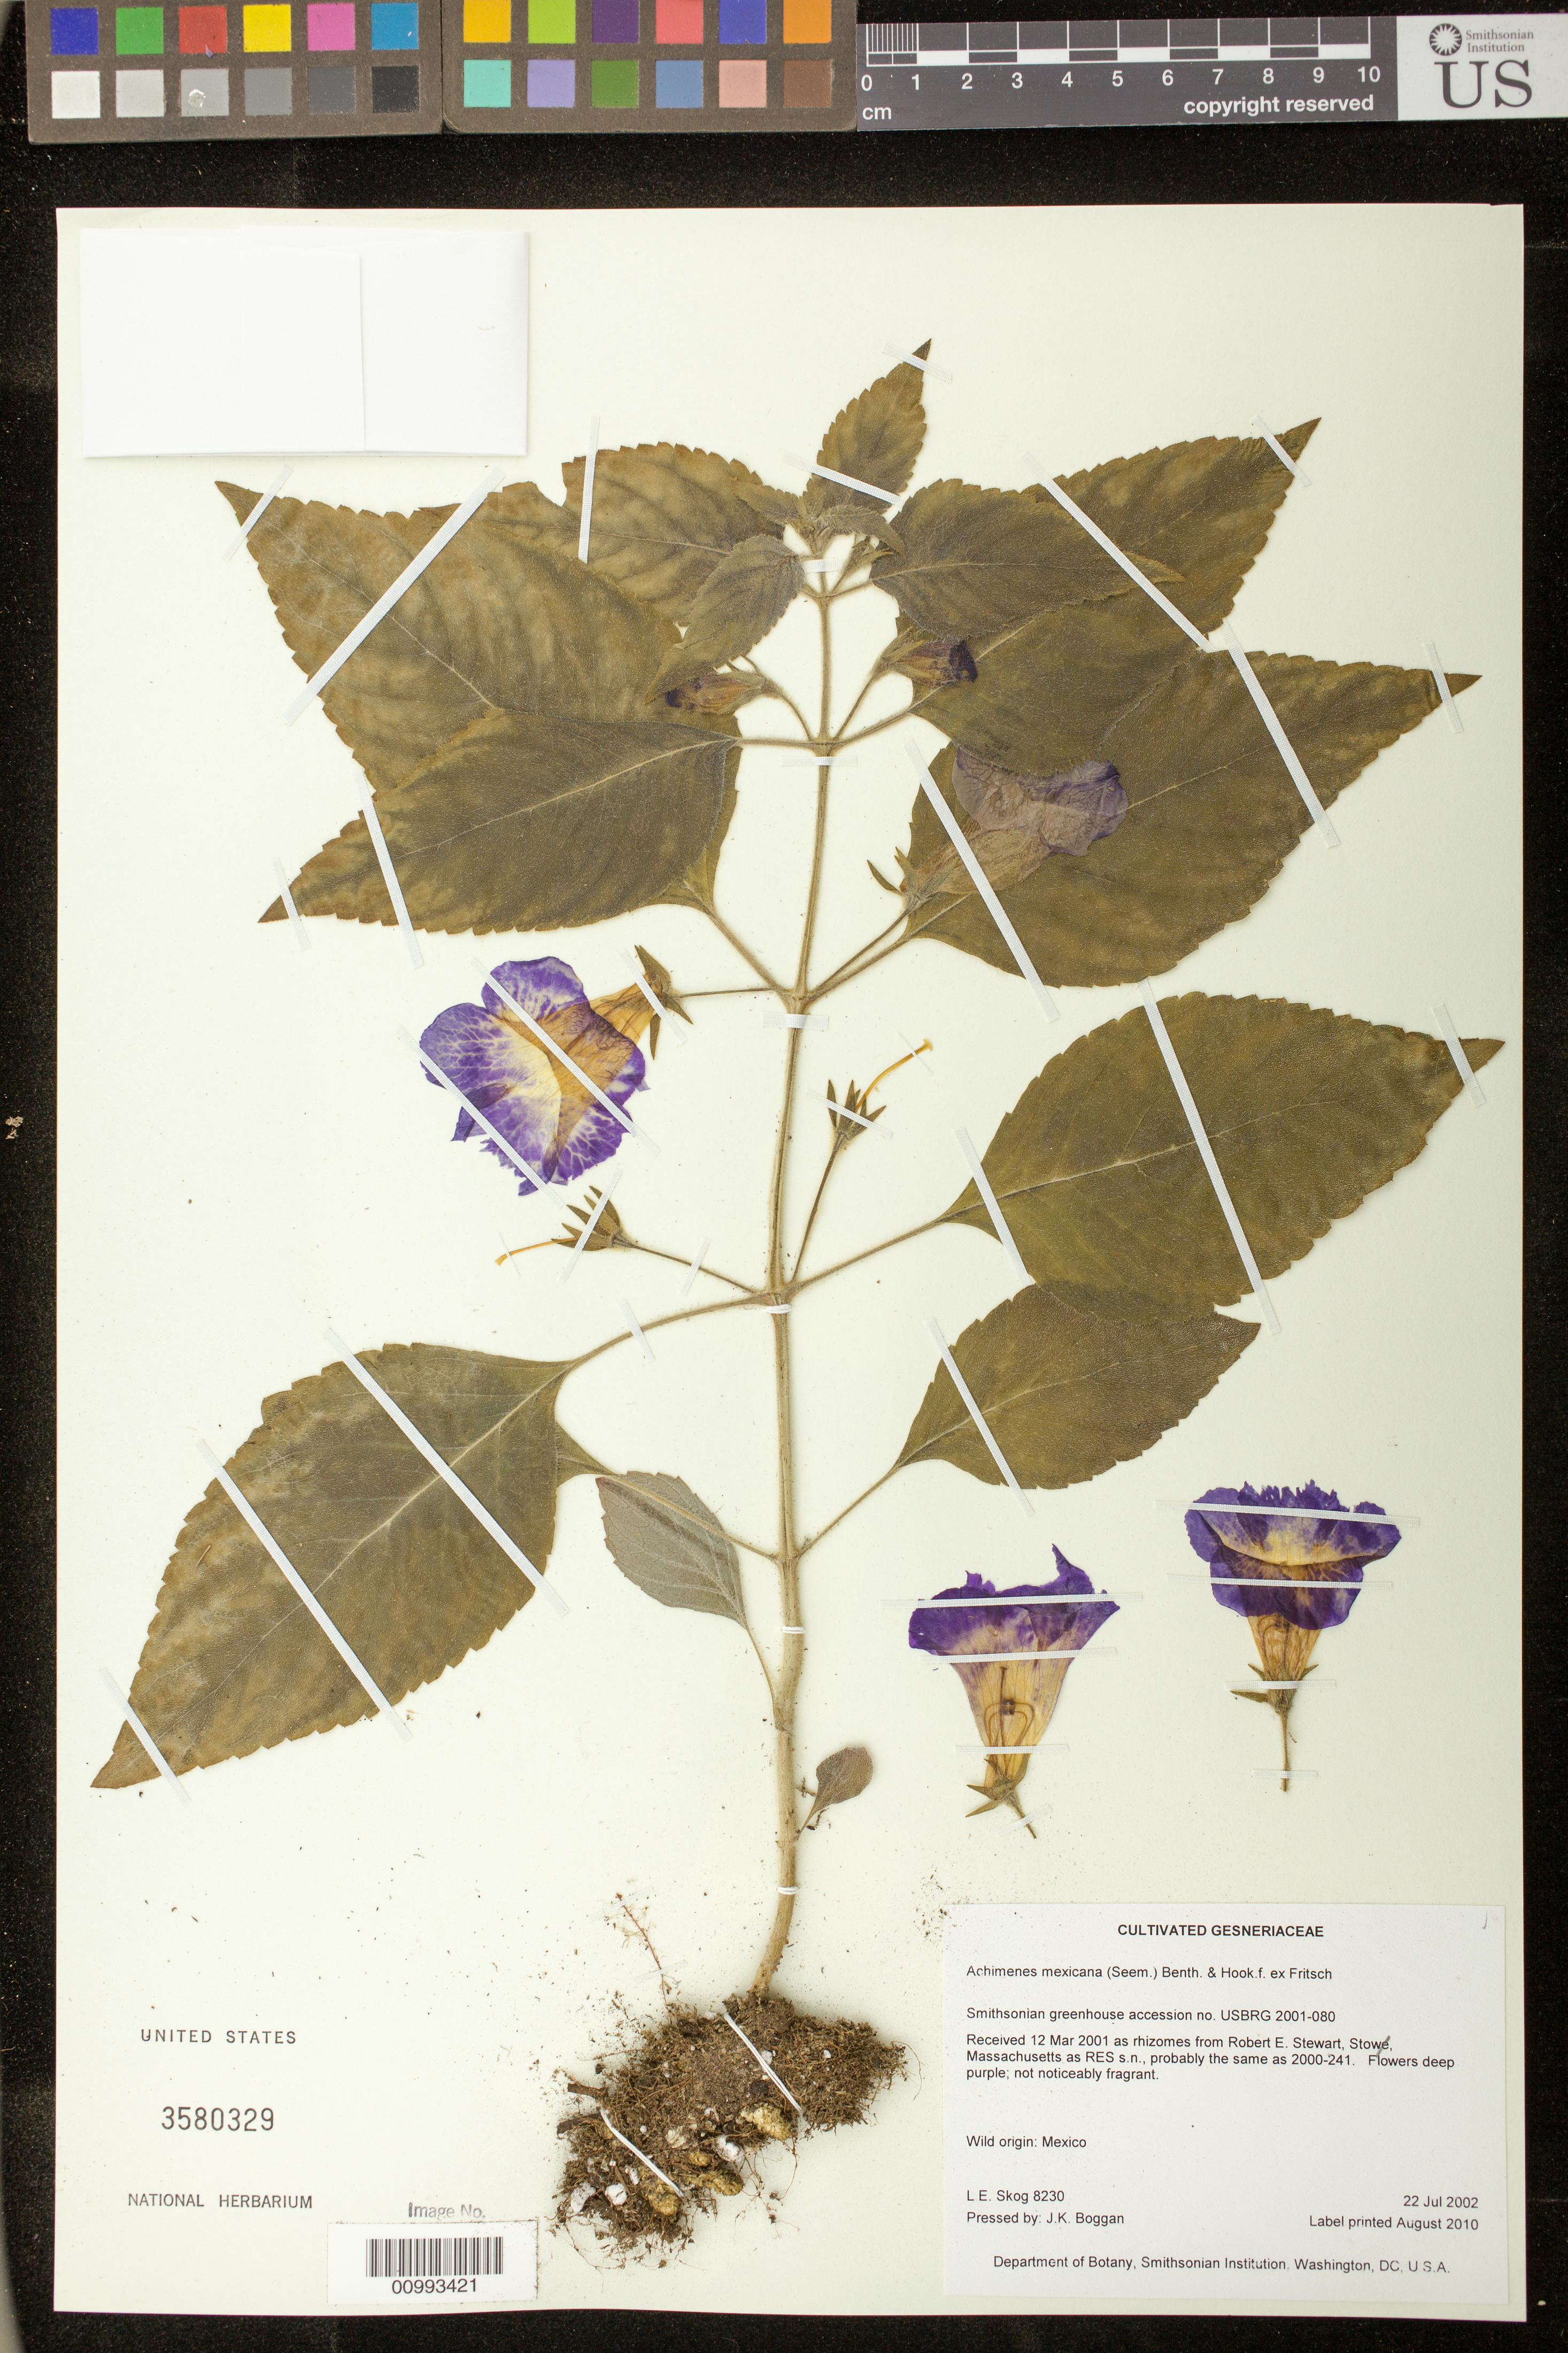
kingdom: Plantae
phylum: Tracheophyta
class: Magnoliopsida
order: Lamiales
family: Gesneriaceae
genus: Achimenes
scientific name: Achimenes mexicana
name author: (Seem.) Benth. & Hook. f. ex Fritsch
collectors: L. E. Skog & J. K. Boggan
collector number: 8230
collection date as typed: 22 Jul 2002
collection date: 2002-07-22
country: Mexico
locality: Department of Botany, Smithsonian Institution, Washington, DC, U.S.A.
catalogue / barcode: US 3580329